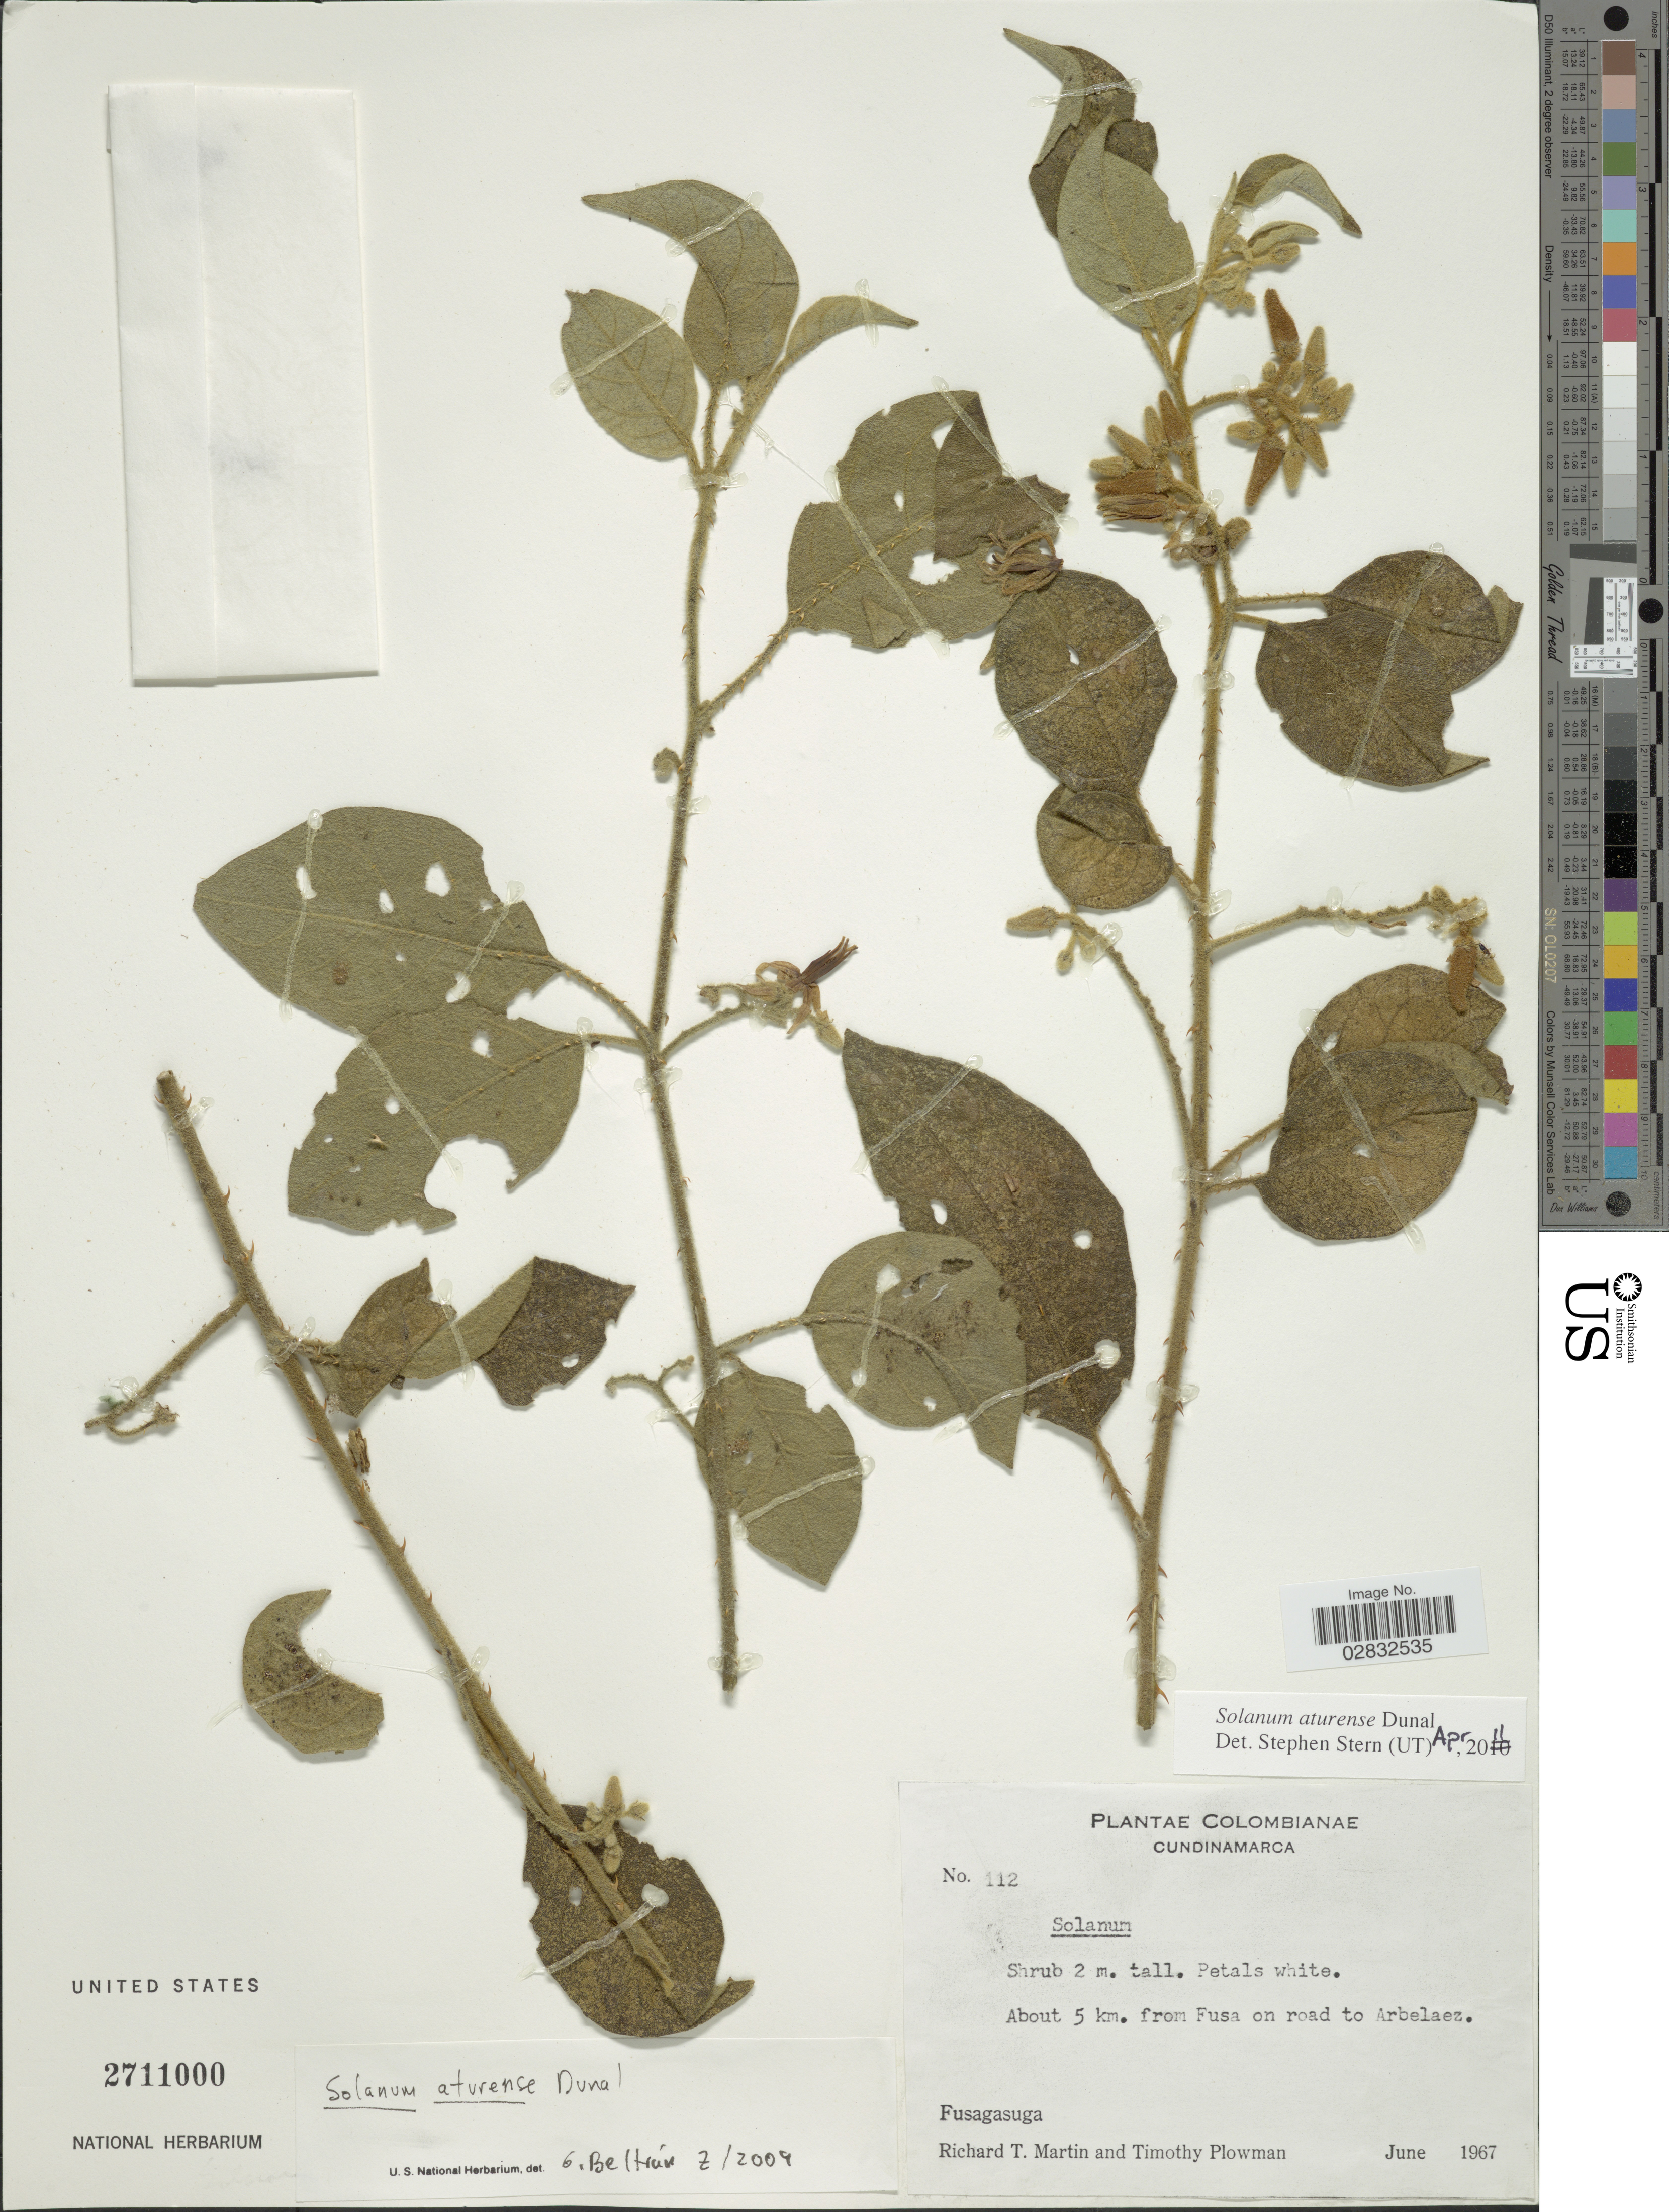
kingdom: Plantae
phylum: Tracheophyta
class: Magnoliopsida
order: Solanales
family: Solanaceae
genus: Solanum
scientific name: Solanum aturense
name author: Dunal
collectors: R. T. Martin & T. Plowman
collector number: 112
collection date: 1967-06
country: Colombia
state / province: Cundinamarca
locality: About 5 km. from Fusa on road to Arbelaez, Fusagasuga.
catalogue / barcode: US 2711000